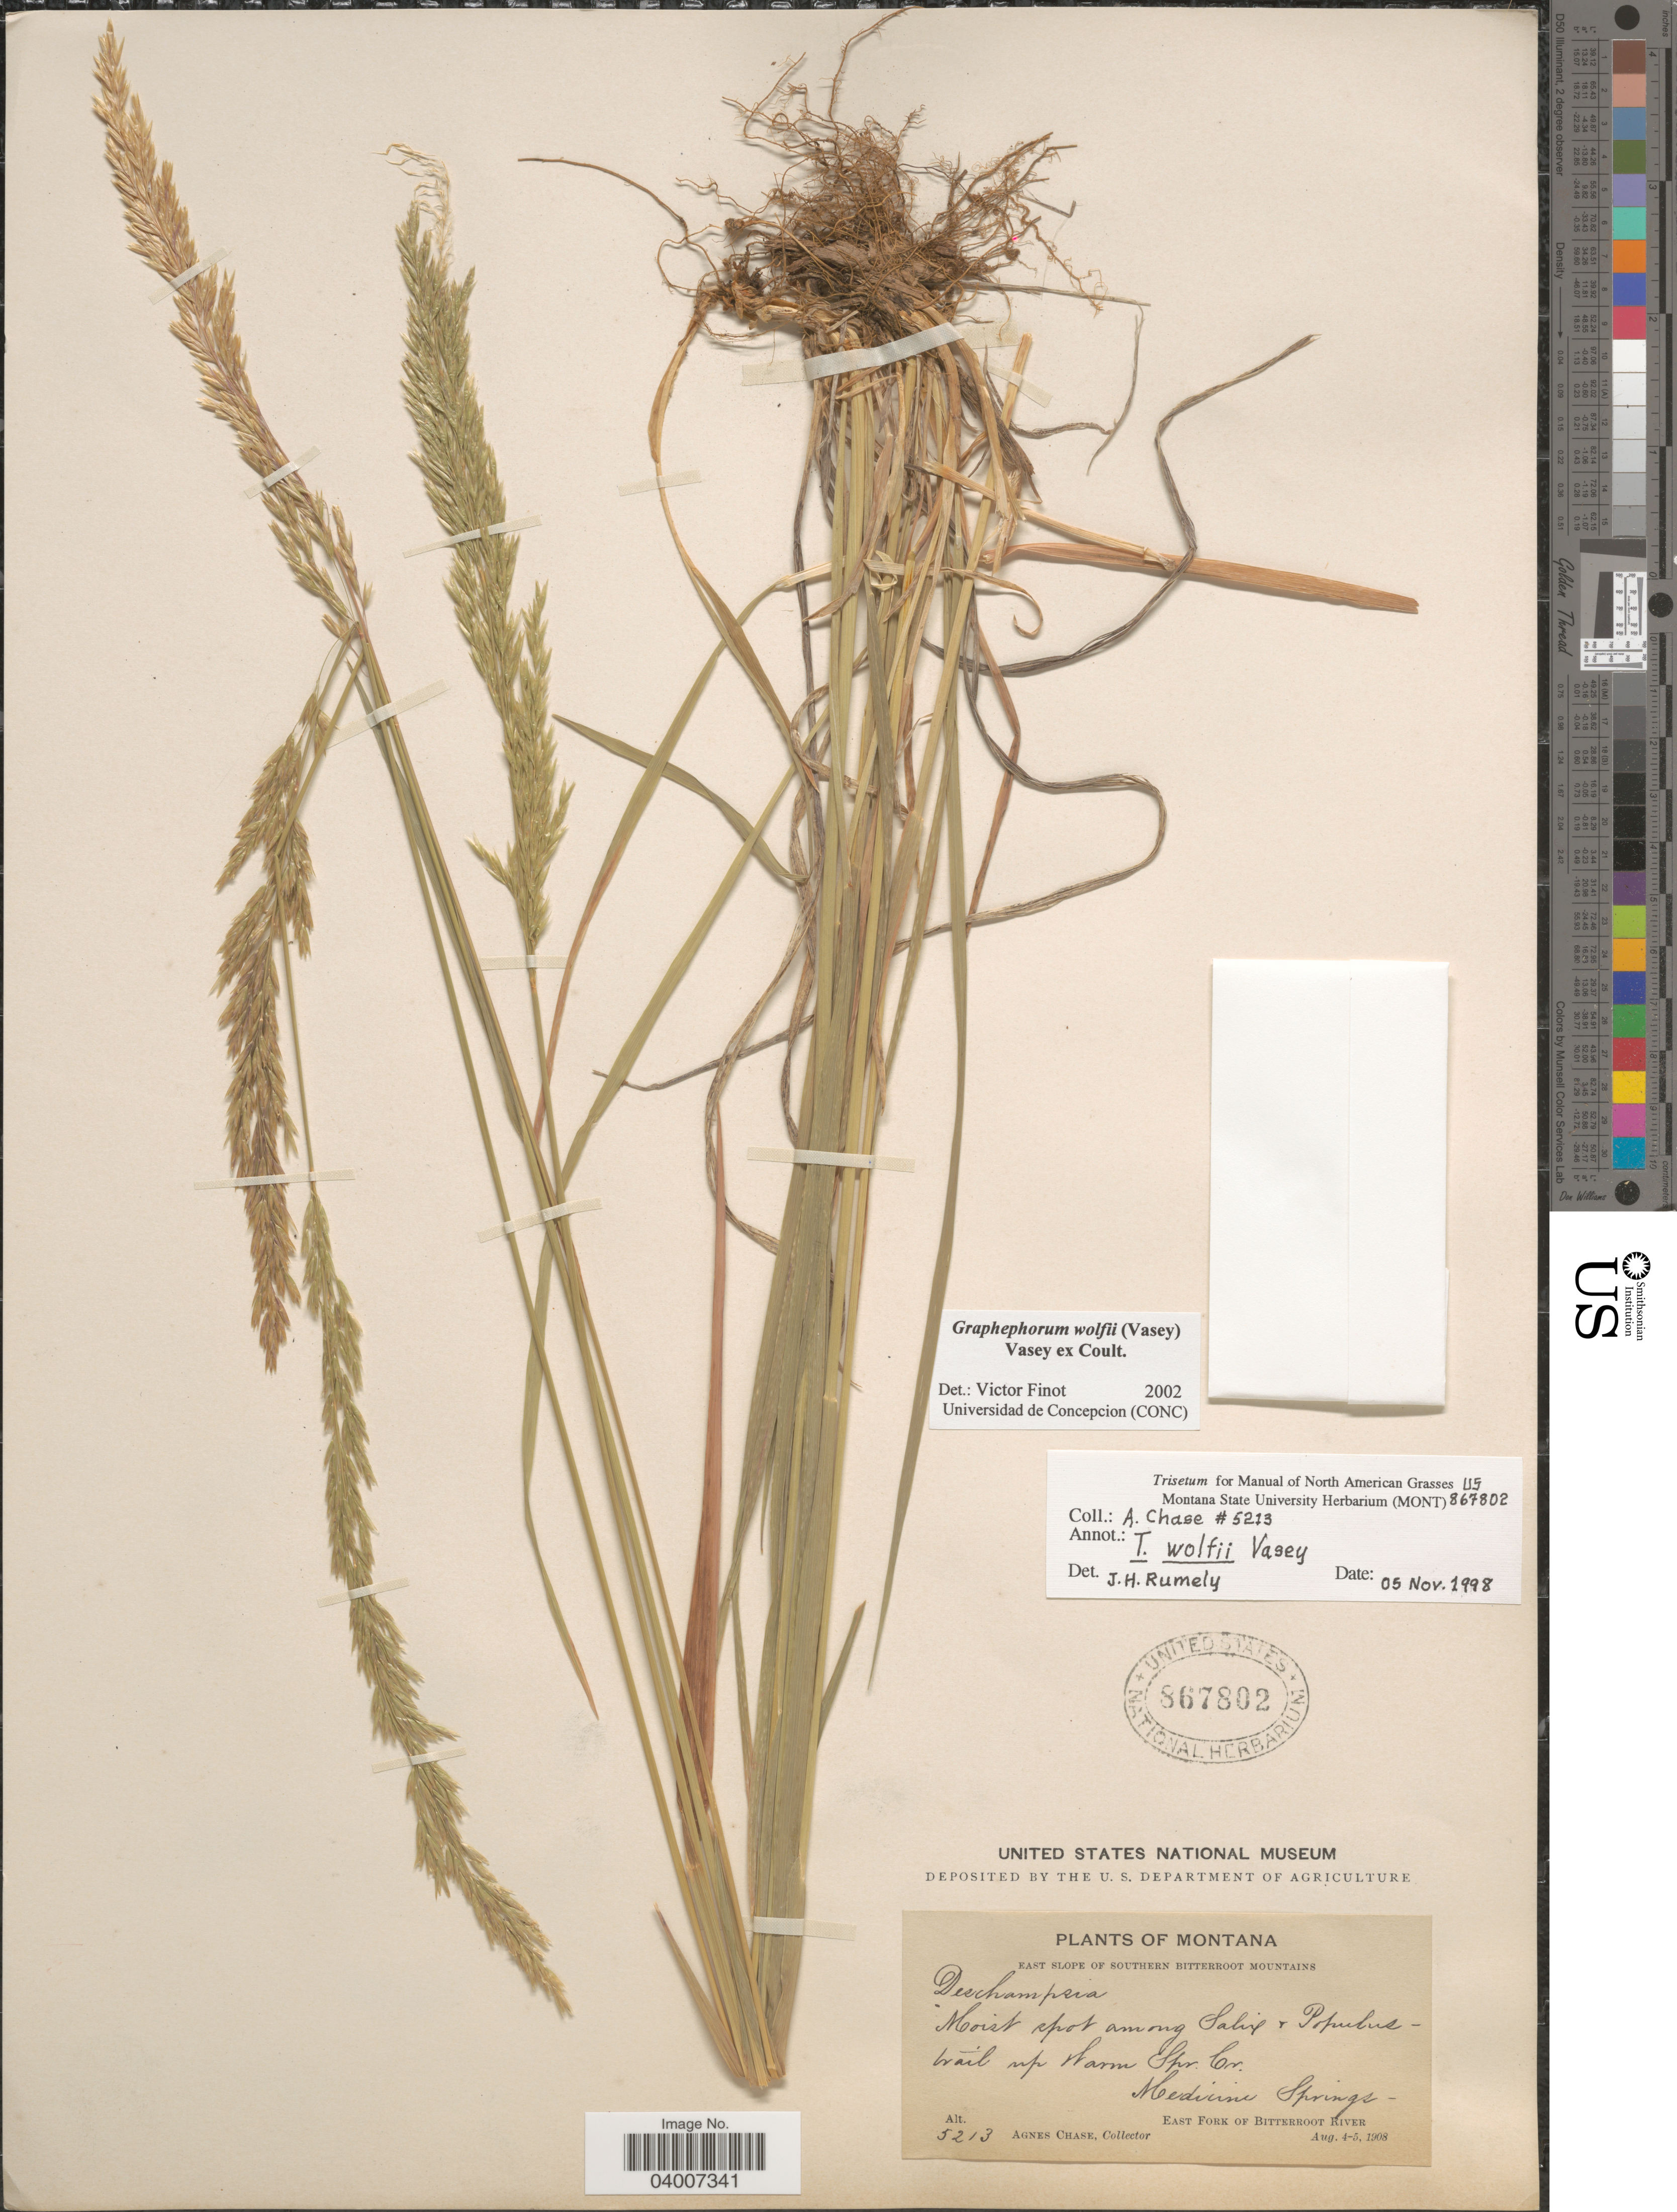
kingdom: Plantae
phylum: Tracheophyta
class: Liliopsida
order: Poales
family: Poaceae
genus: Graphephorum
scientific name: Graphephorum wolfii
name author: (E. Fourn.) Vasey ex Coult.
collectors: A. Chase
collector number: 5213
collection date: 1908-08-04/1908-08-05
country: United States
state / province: Montana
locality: East Slope of Southern Bitterroot Mountains. Trail up Warm Spr. Cr. Medium Springs - East Fork of Bitterroot River.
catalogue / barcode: US 867802